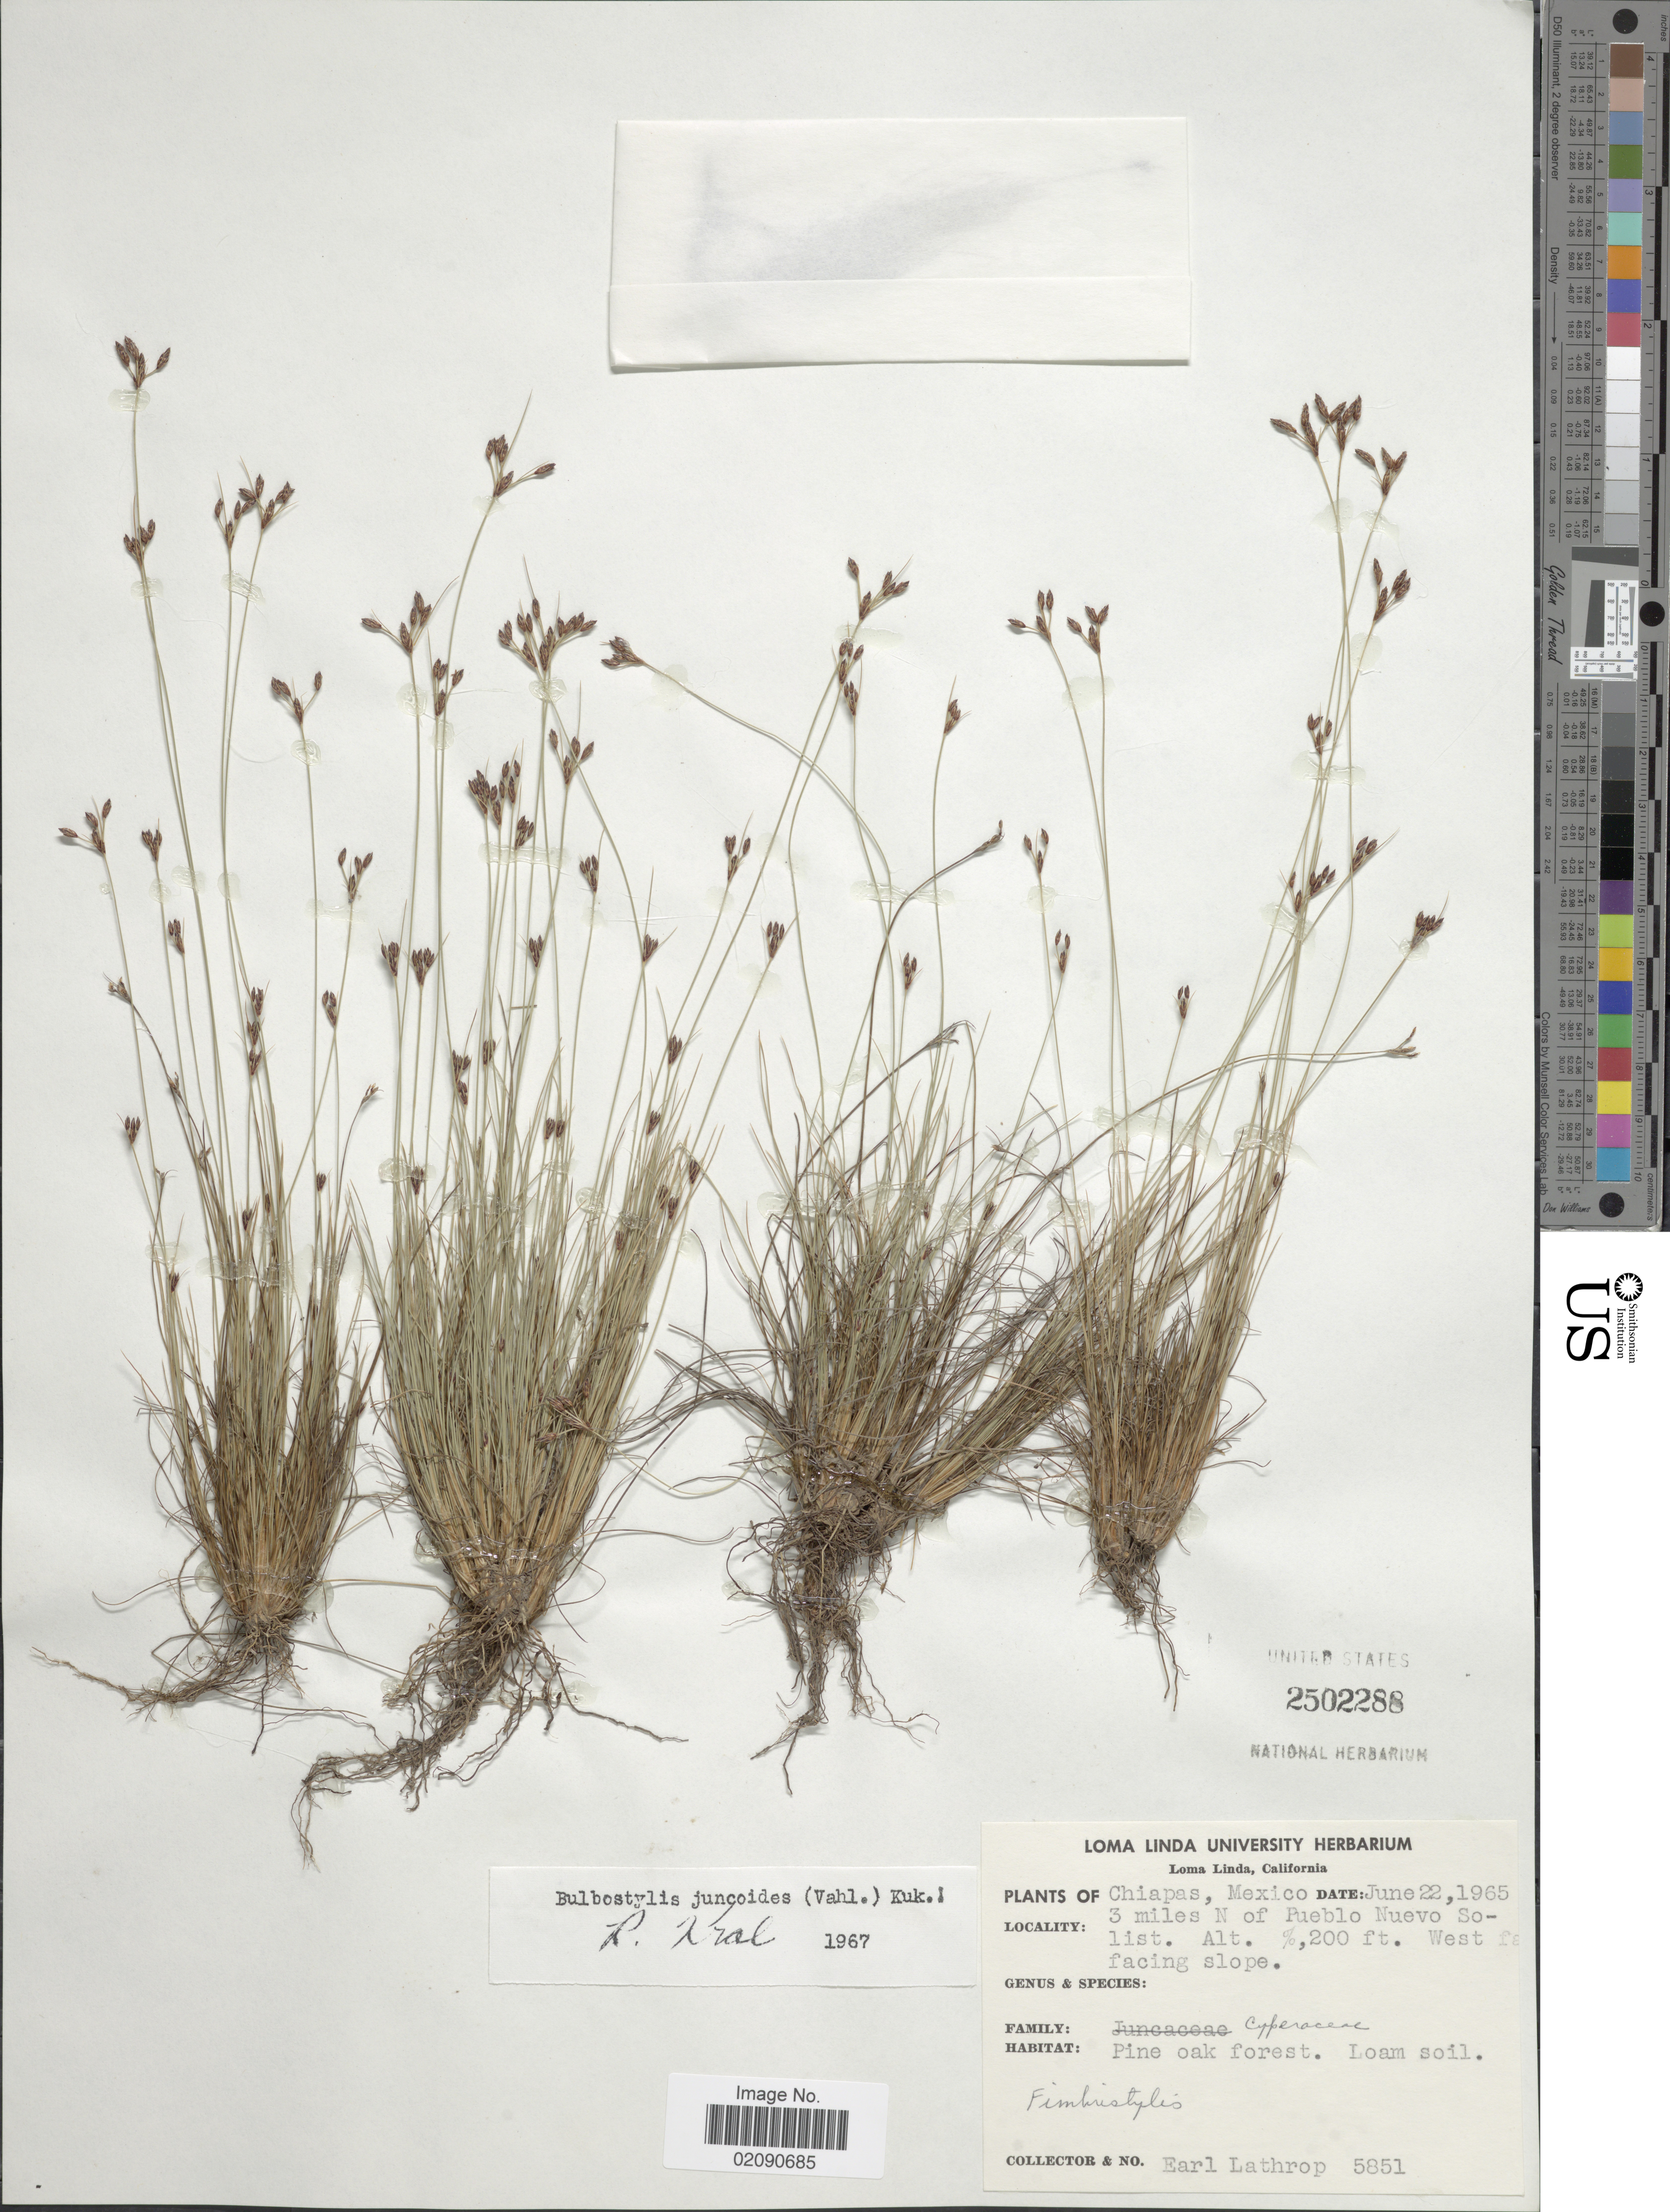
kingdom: Plantae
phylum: Tracheophyta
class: Liliopsida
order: Poales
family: Cyperaceae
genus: Bulbostylis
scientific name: Bulbostylis juncoides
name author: (Vahl) Kük. ex Herter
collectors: E. W. Lathrop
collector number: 5851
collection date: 1965-06-22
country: Mexico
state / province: Chiapas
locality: Chiapas, Mexico. 3 miles N of Pueblo Nuevo Solist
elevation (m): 61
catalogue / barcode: US 2502288